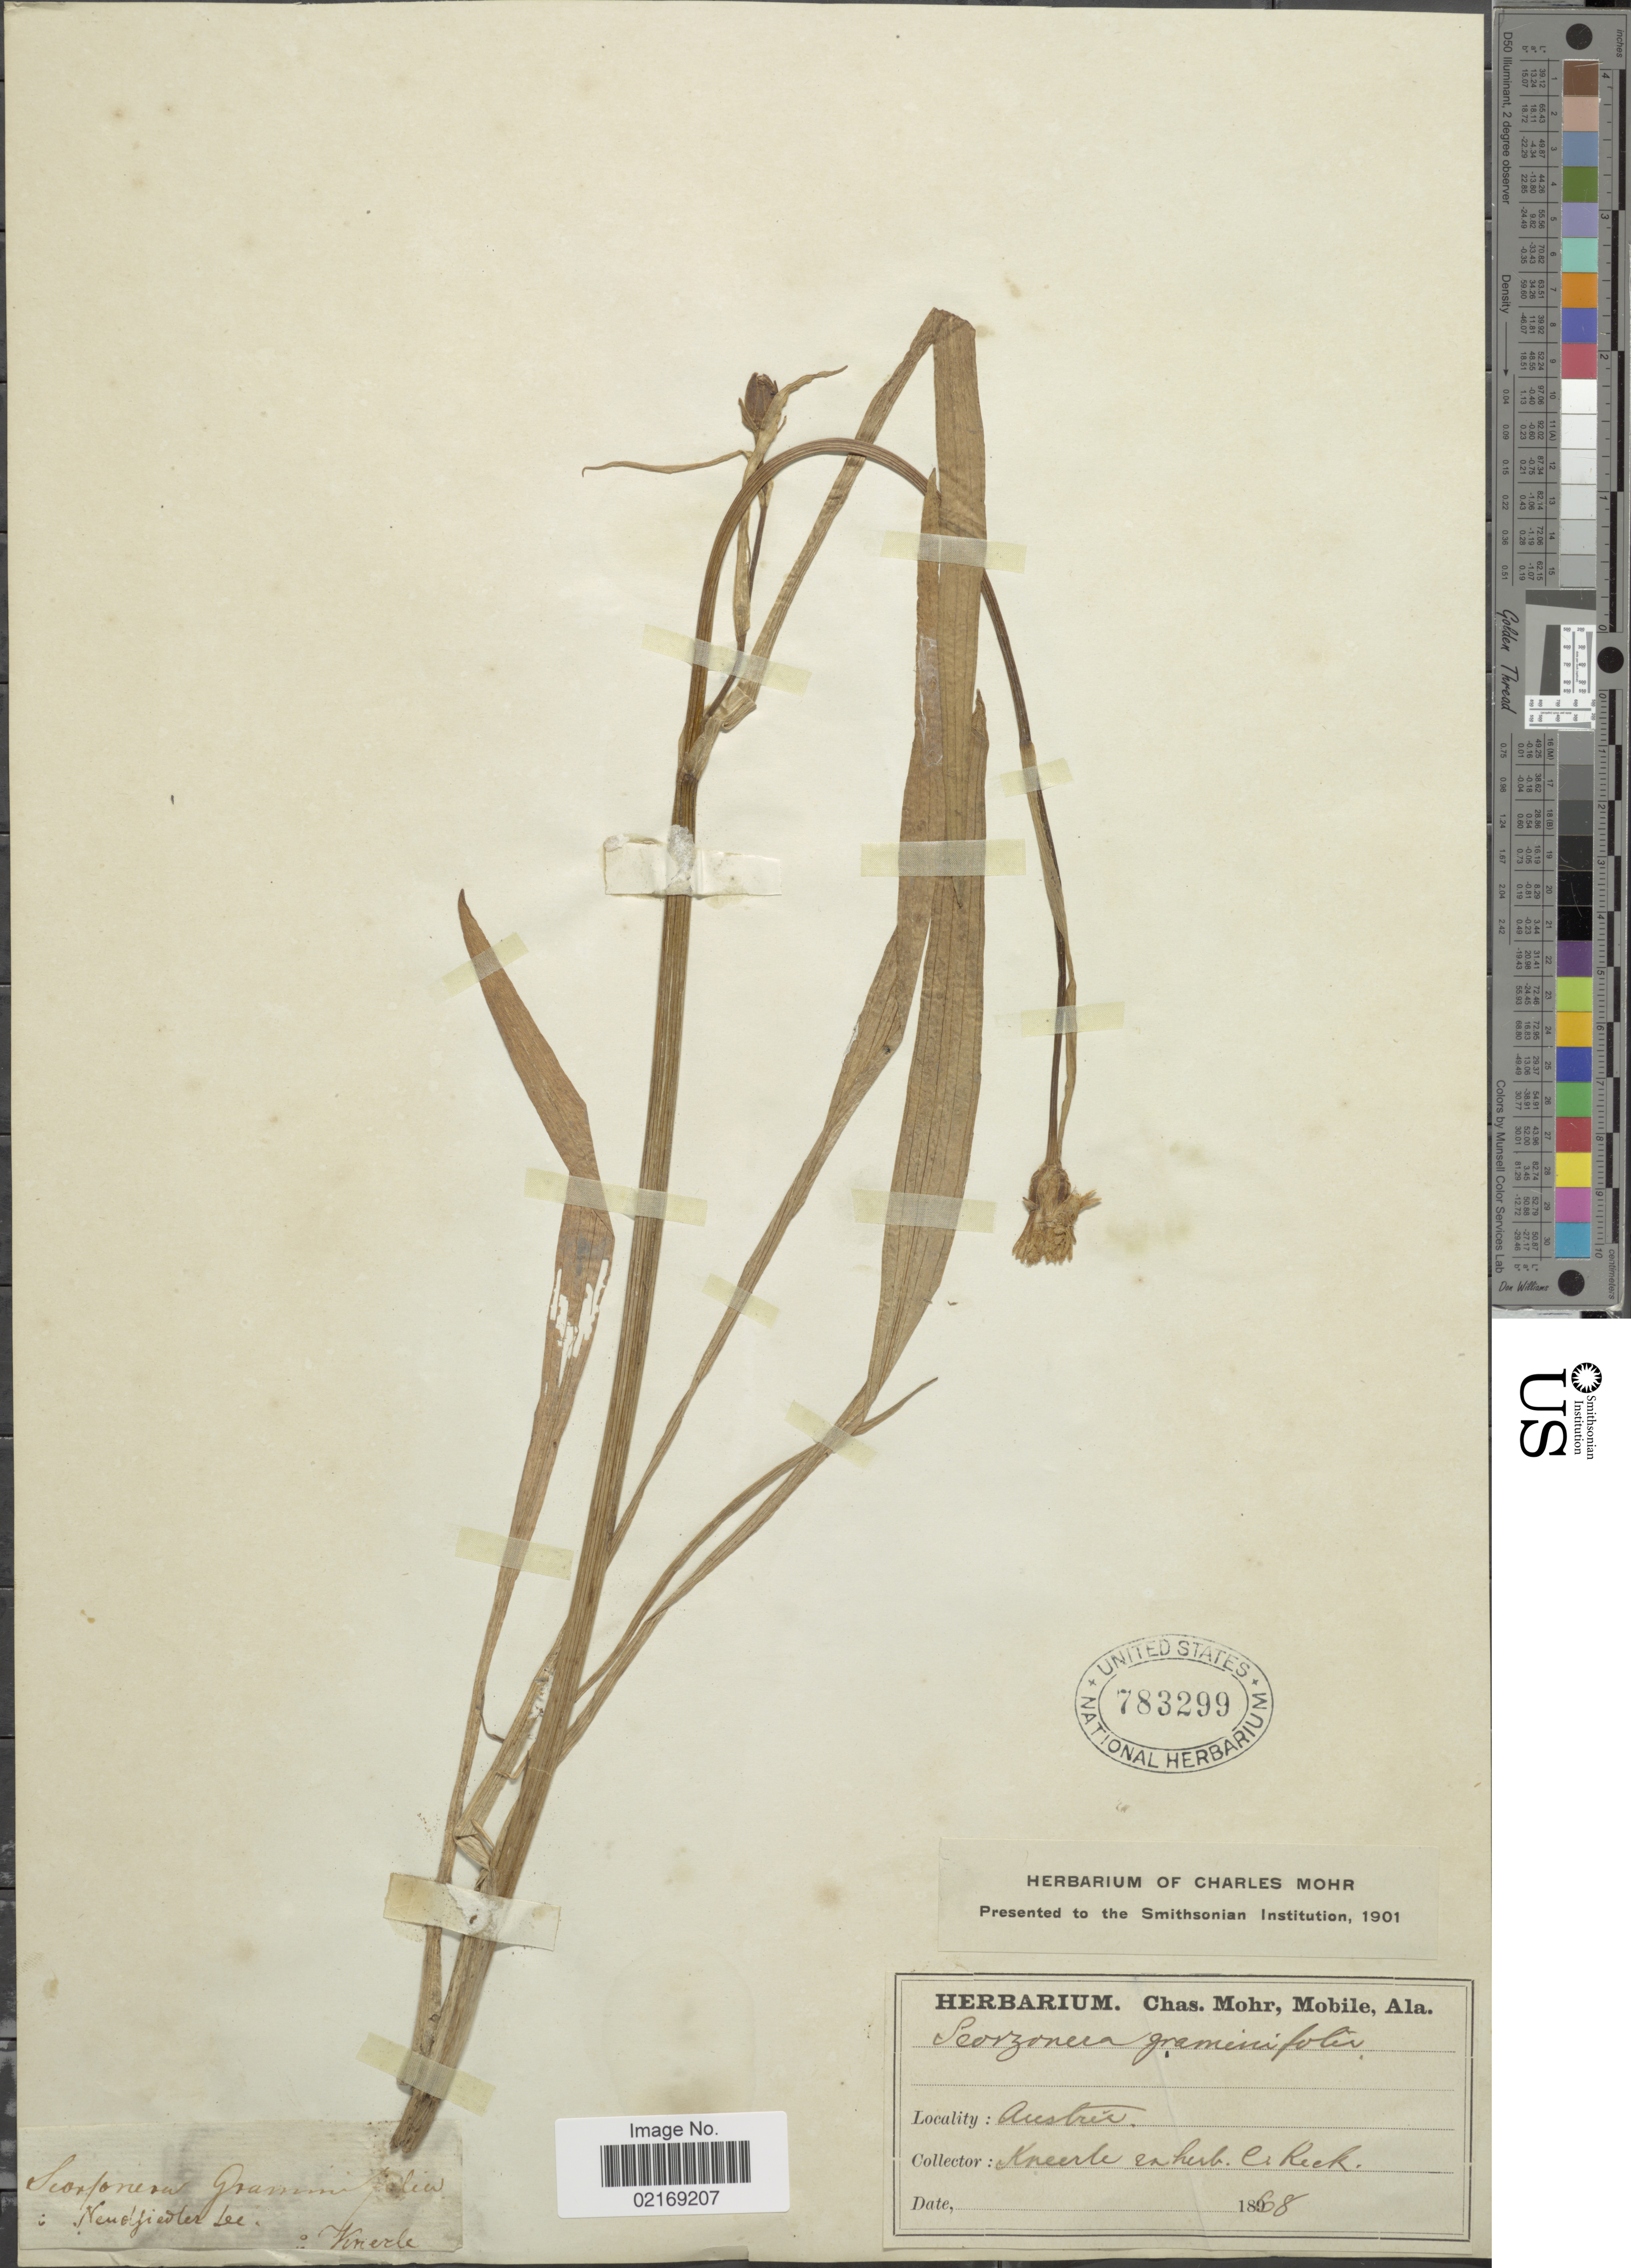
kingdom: Plantae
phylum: Tracheophyta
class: Magnoliopsida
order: Asterales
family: Asteraceae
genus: Scorzonera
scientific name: Scorzonera graminifolia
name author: L.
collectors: Kneerle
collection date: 1868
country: Austria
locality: Nendfiedler Lee. [interpreted]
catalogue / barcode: US 783299